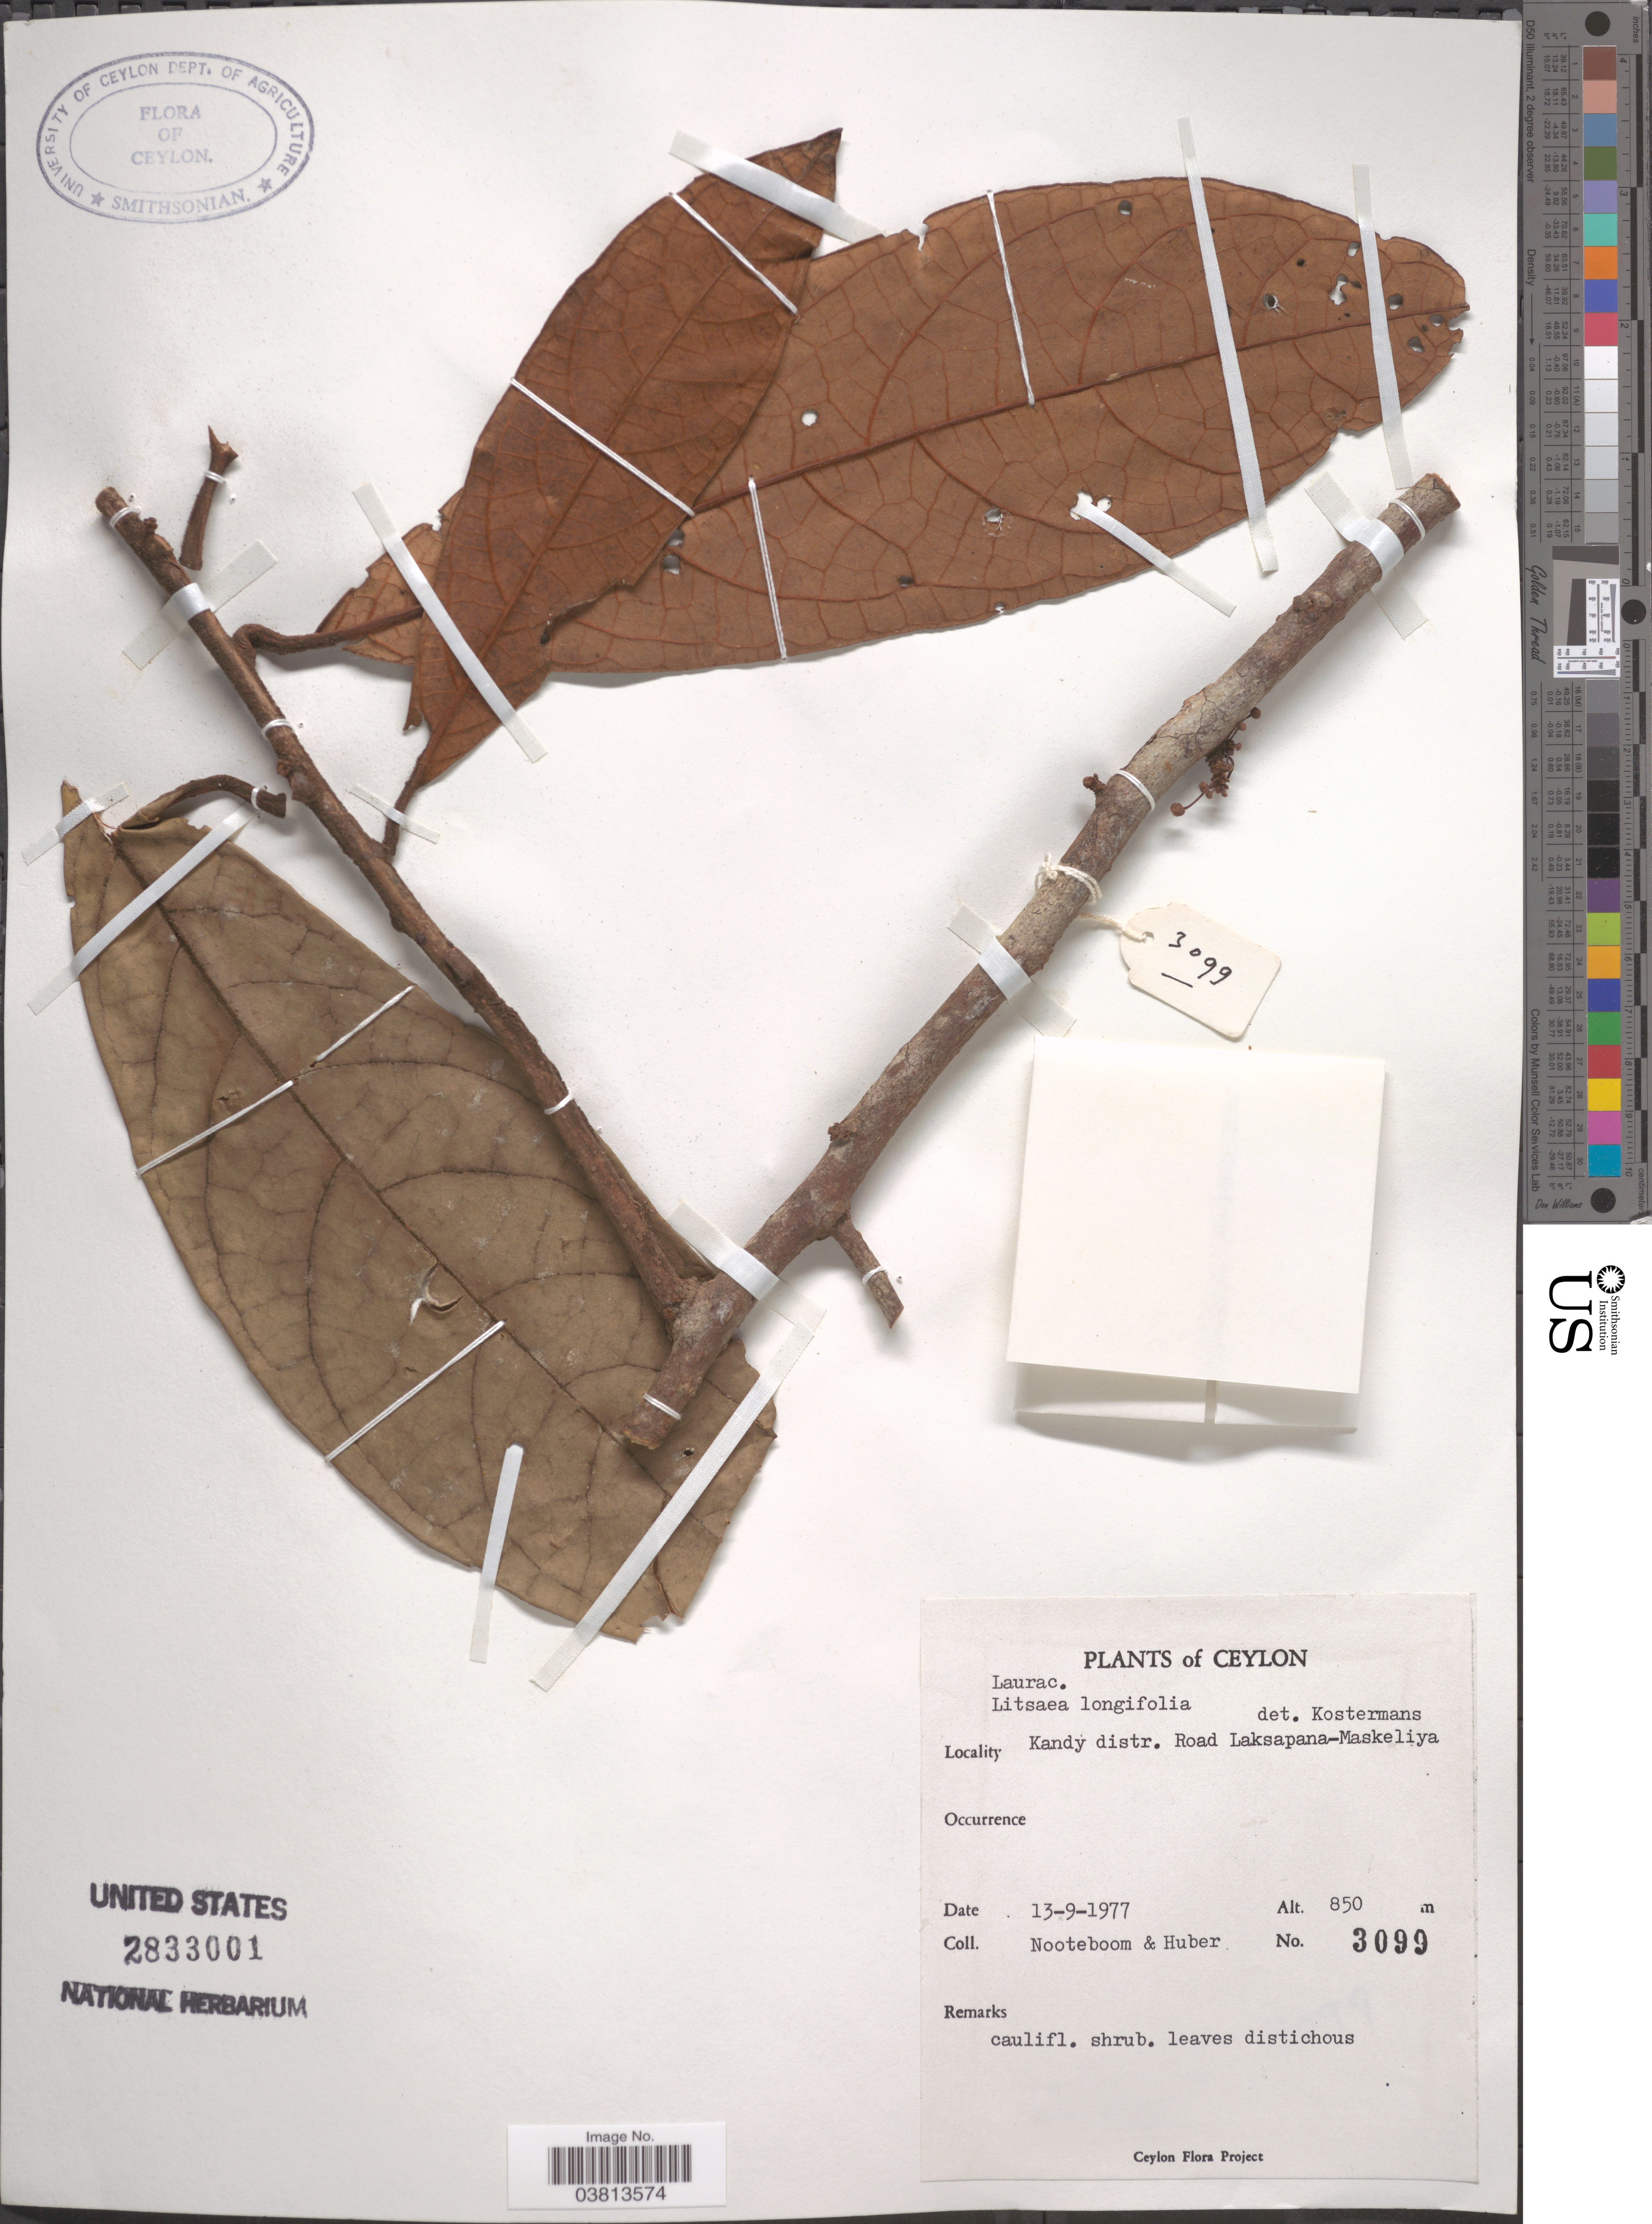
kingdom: Plantae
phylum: Tracheophyta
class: Magnoliopsida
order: Laurales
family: Lauraceae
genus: Litsea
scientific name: Litsea longifolia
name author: (Nees) Trimen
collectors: Nooteboom, -- & Huber, --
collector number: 3099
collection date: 1977-09-13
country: Sri Lanka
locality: Ceylon. Kandy distr. Road Laksapana-Maskeliya.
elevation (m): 850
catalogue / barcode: US 2833001